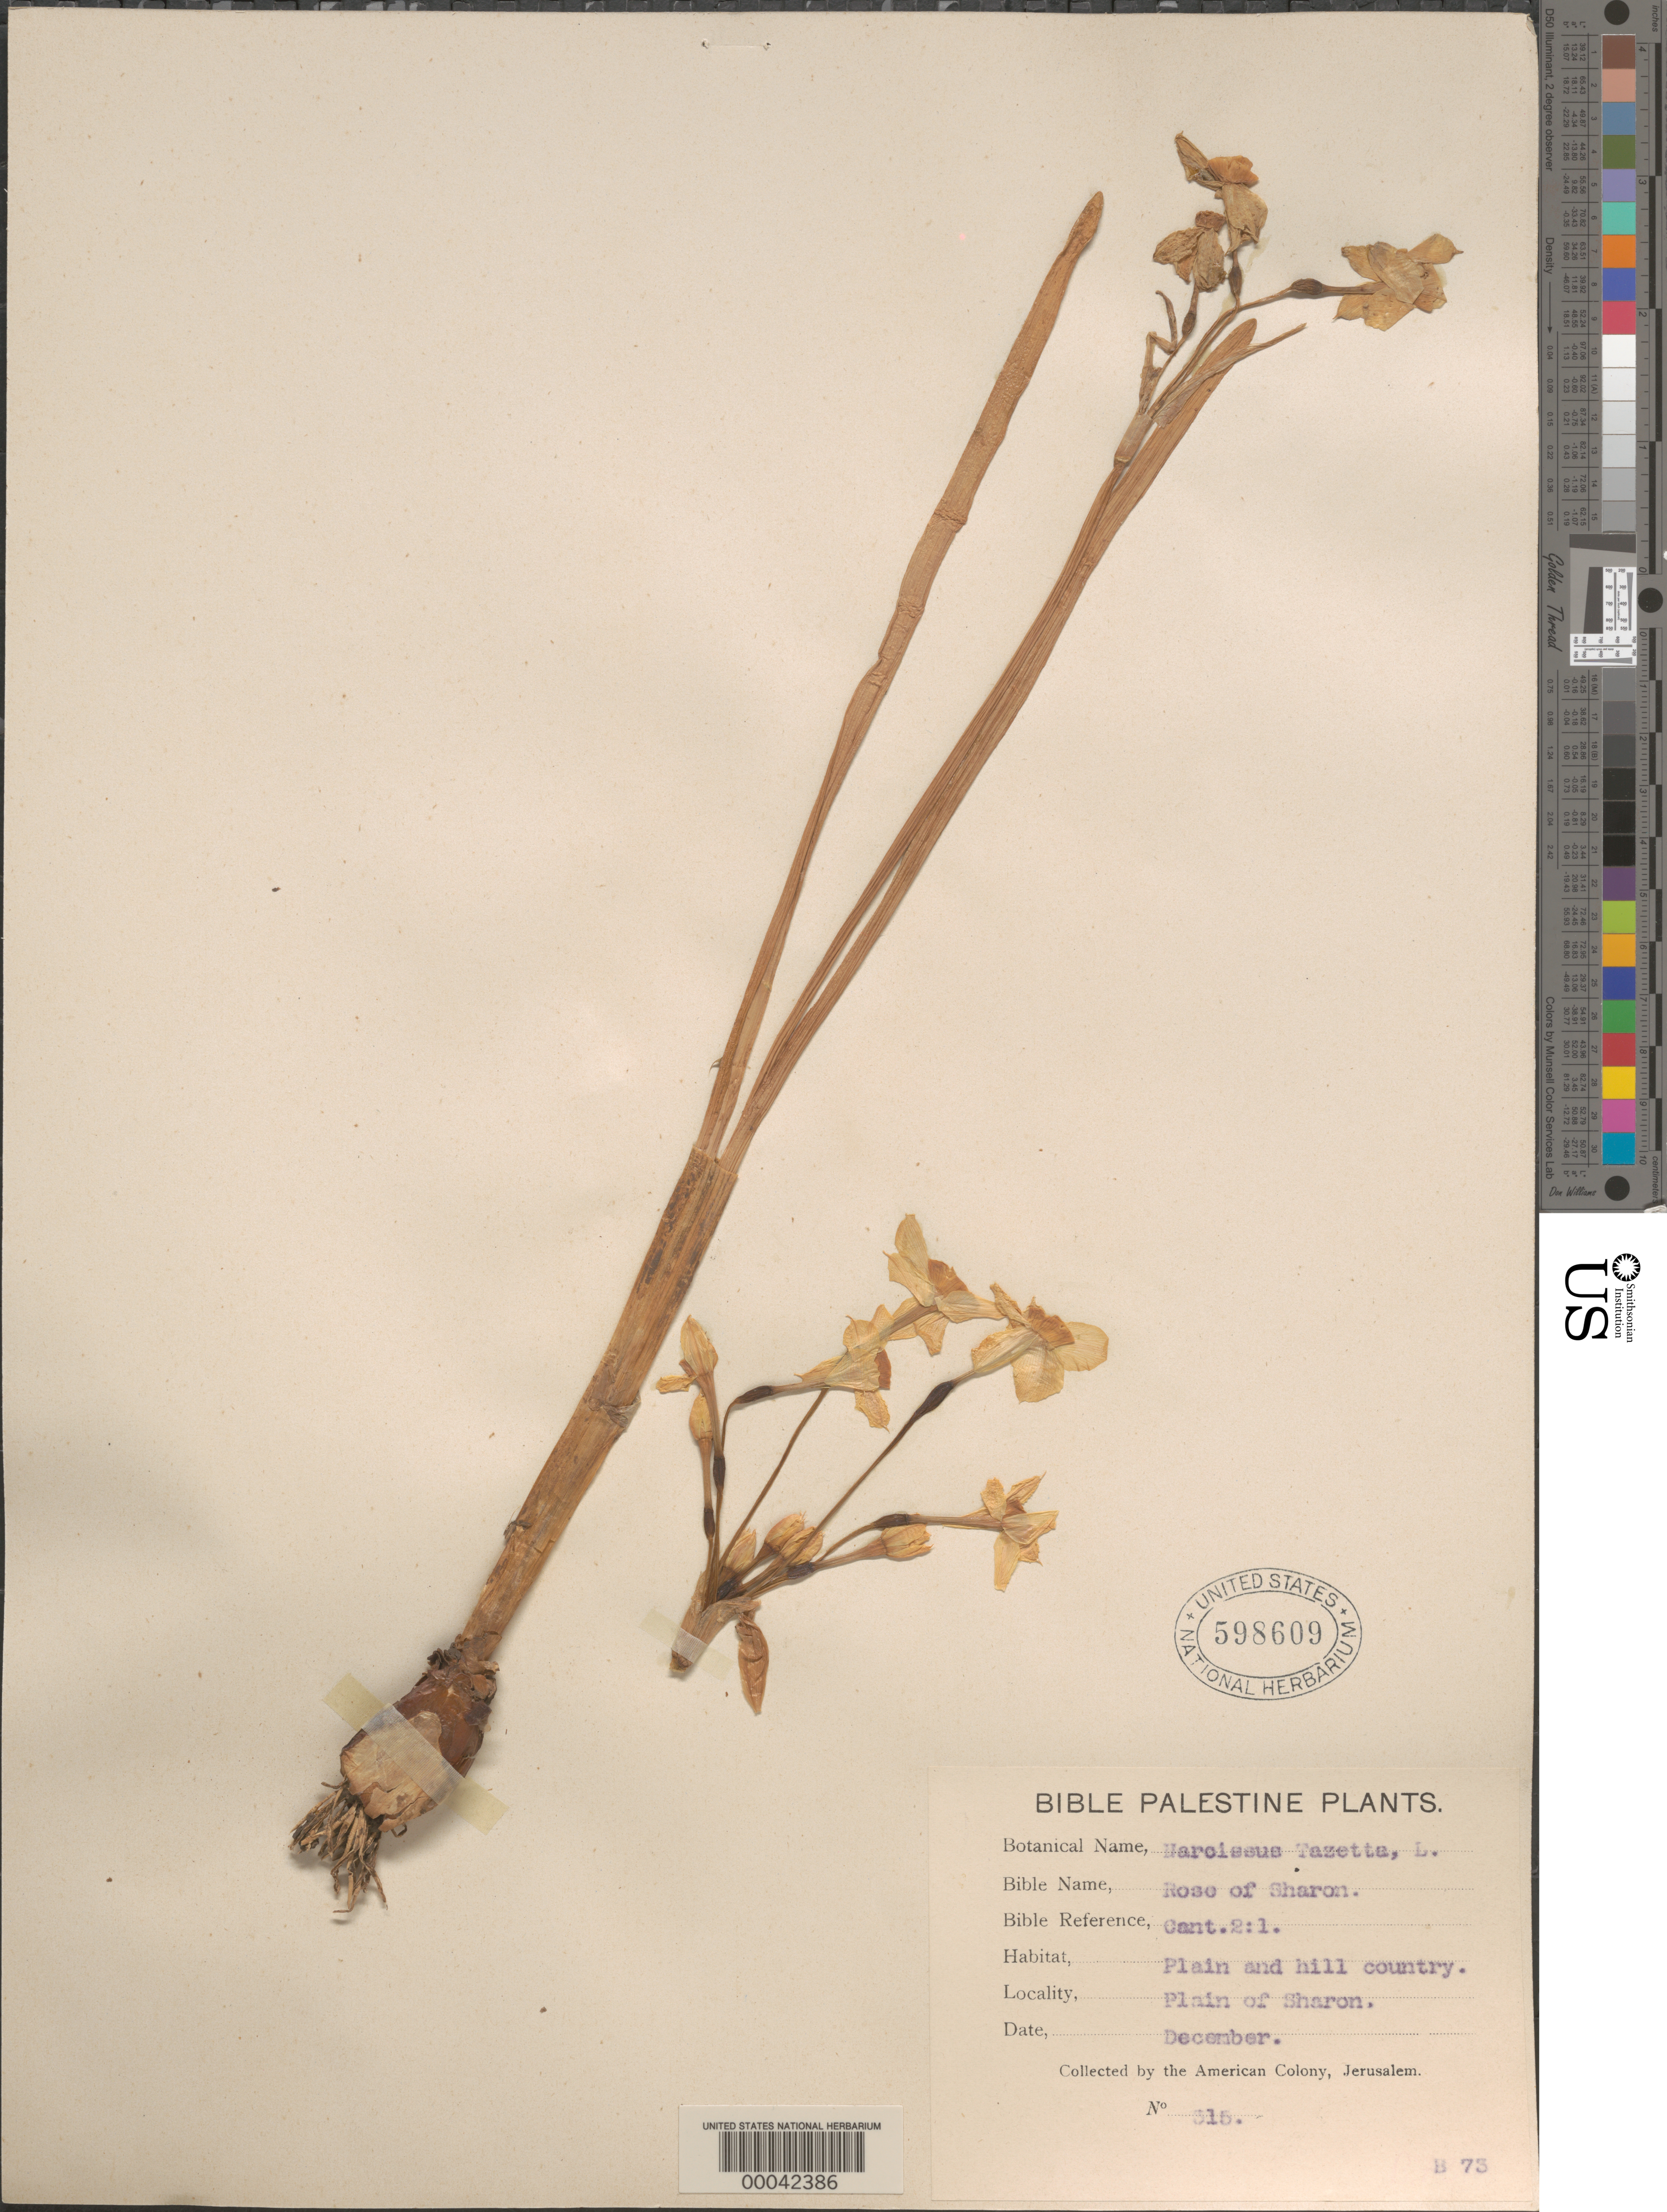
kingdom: Plantae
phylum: Tracheophyta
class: Liliopsida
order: Asparagales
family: Amaryllidaceae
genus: Narcissus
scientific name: Narcissus tazetta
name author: L.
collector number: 315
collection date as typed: Dec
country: Israel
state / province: Central / Jerusalem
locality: Plain of Sharon (Jerusalem). [Hamerkaz (central) and/or Yerushalayim (Jerusalem) Districts]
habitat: Plain and hill country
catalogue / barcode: US 598609